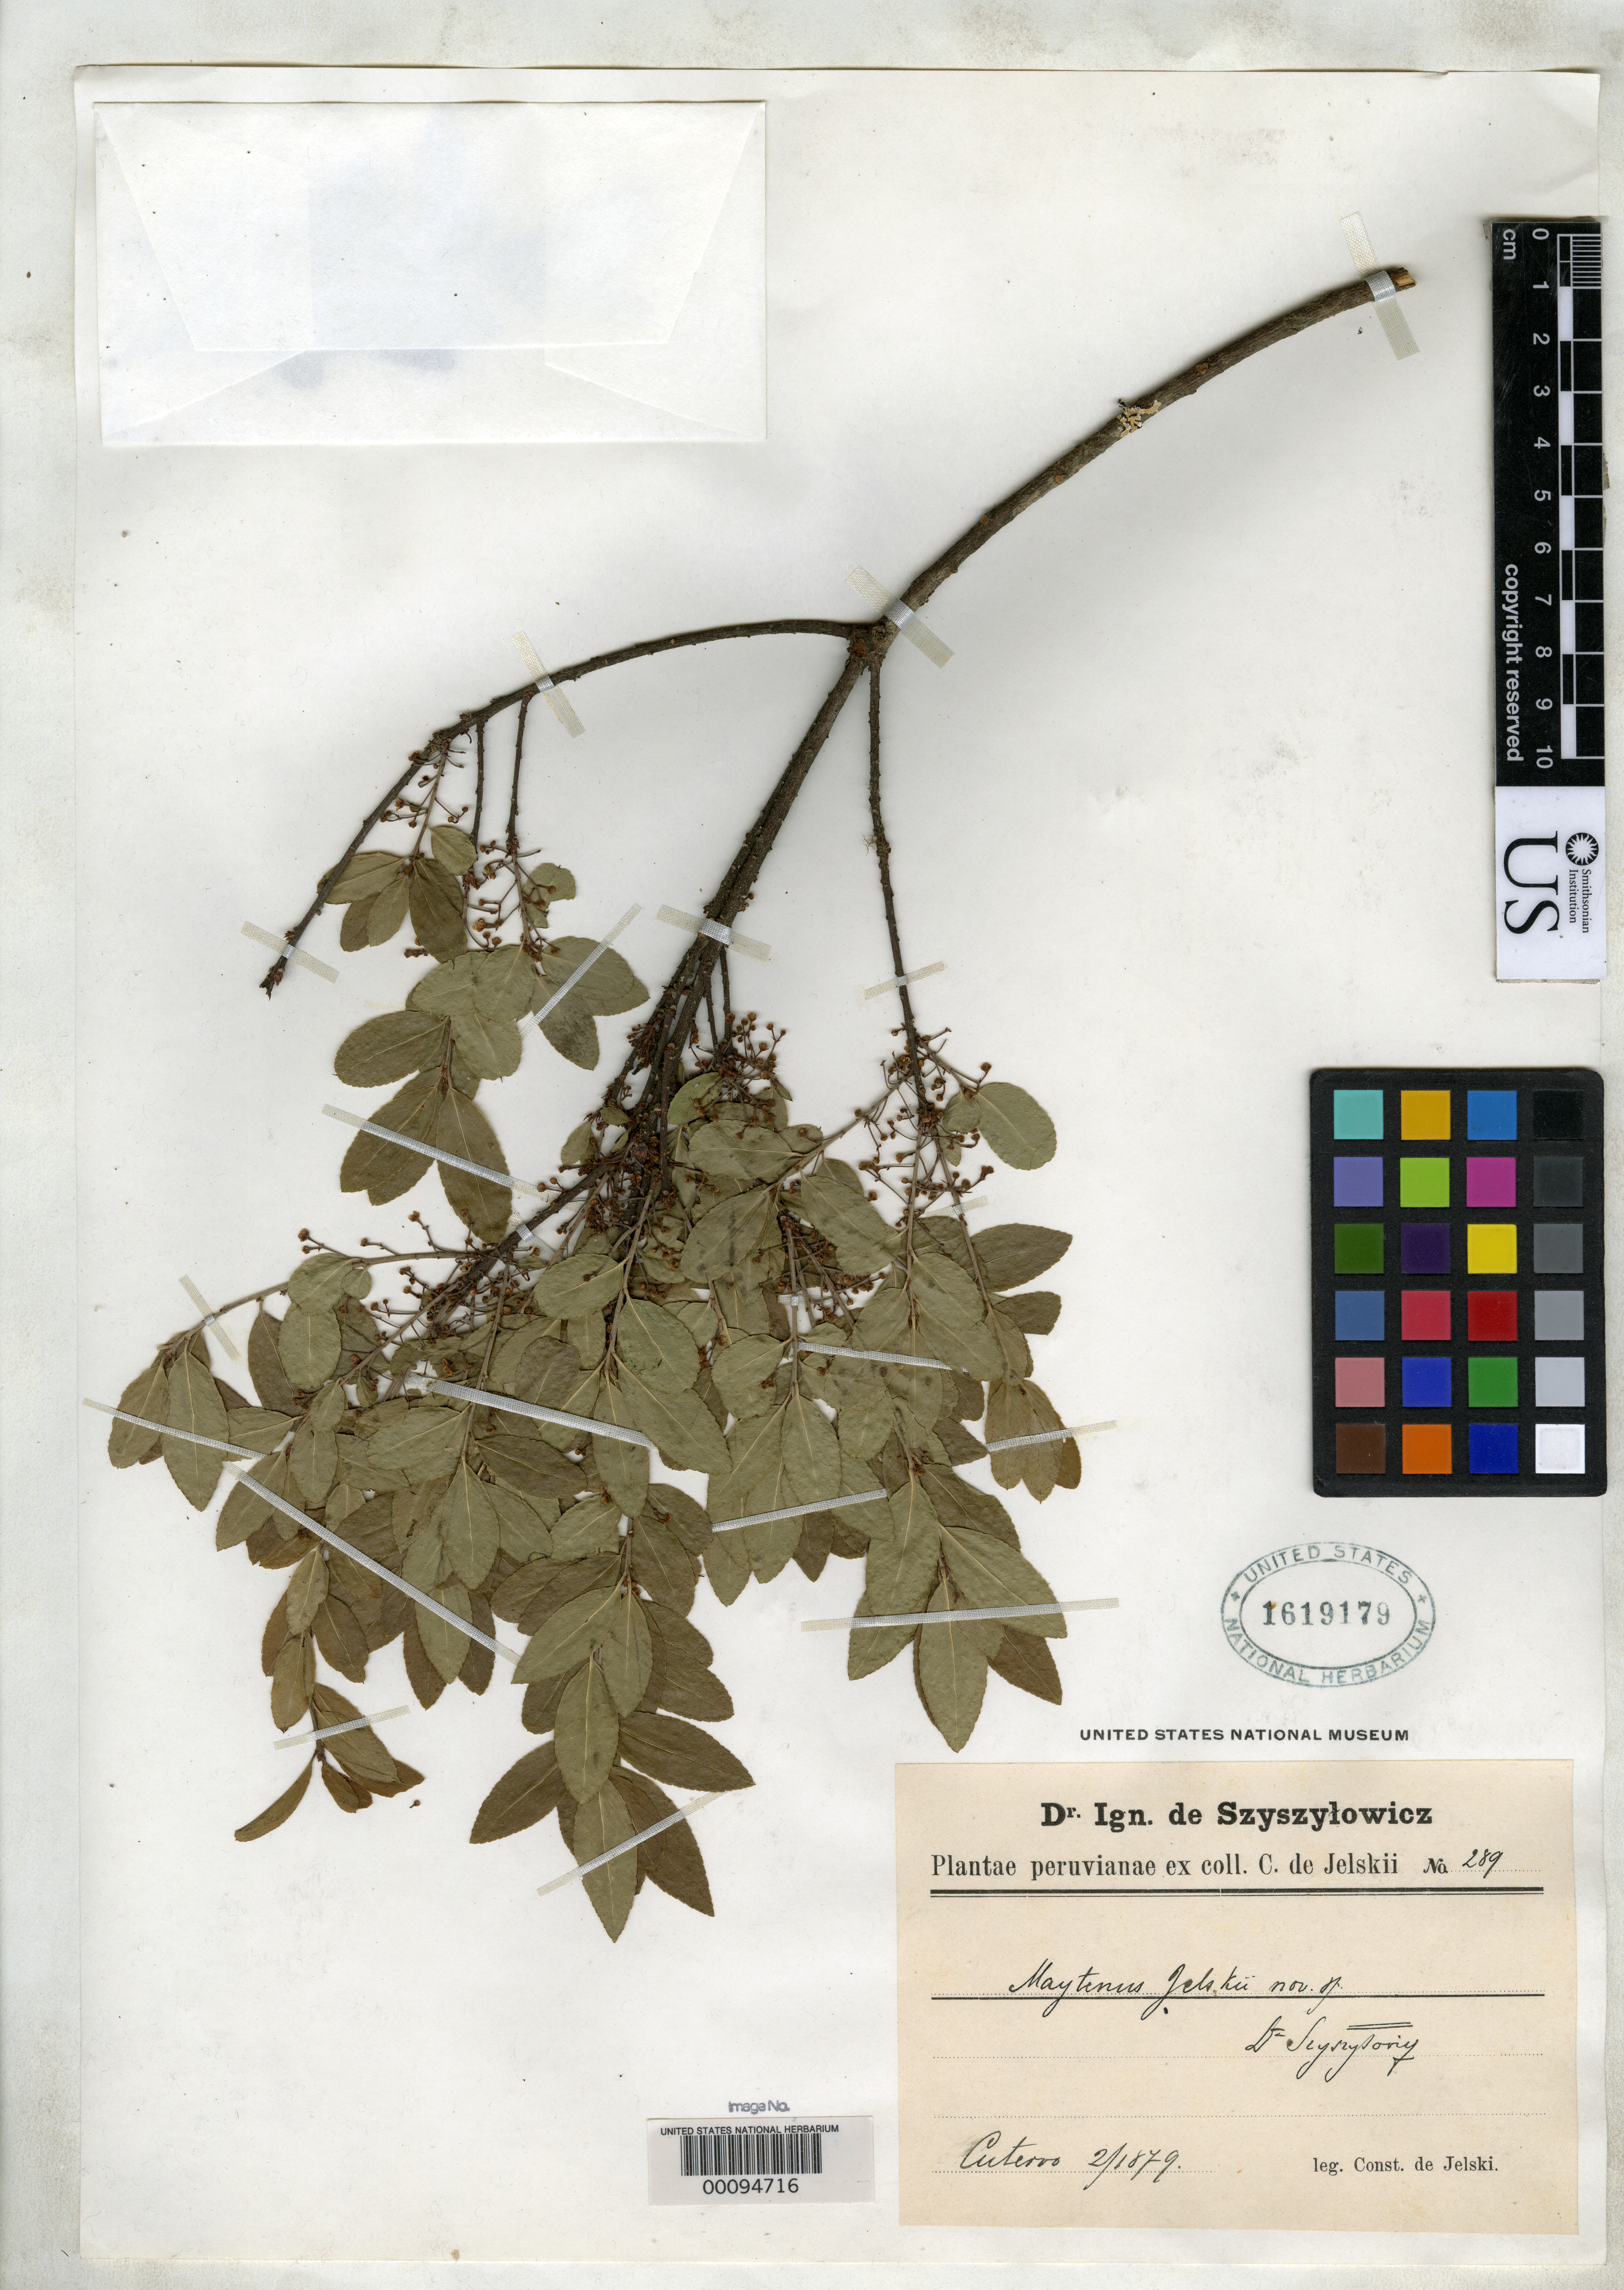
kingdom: Plantae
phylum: Tracheophyta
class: Magnoliopsida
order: Celastrales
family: Celastraceae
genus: Maytenus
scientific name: Maytenus jelskii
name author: Szyszyl.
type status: Type Collection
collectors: C. von Jelski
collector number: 289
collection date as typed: Feb 1879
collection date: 1879-02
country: Peru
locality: Cuterro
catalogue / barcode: US 1619179